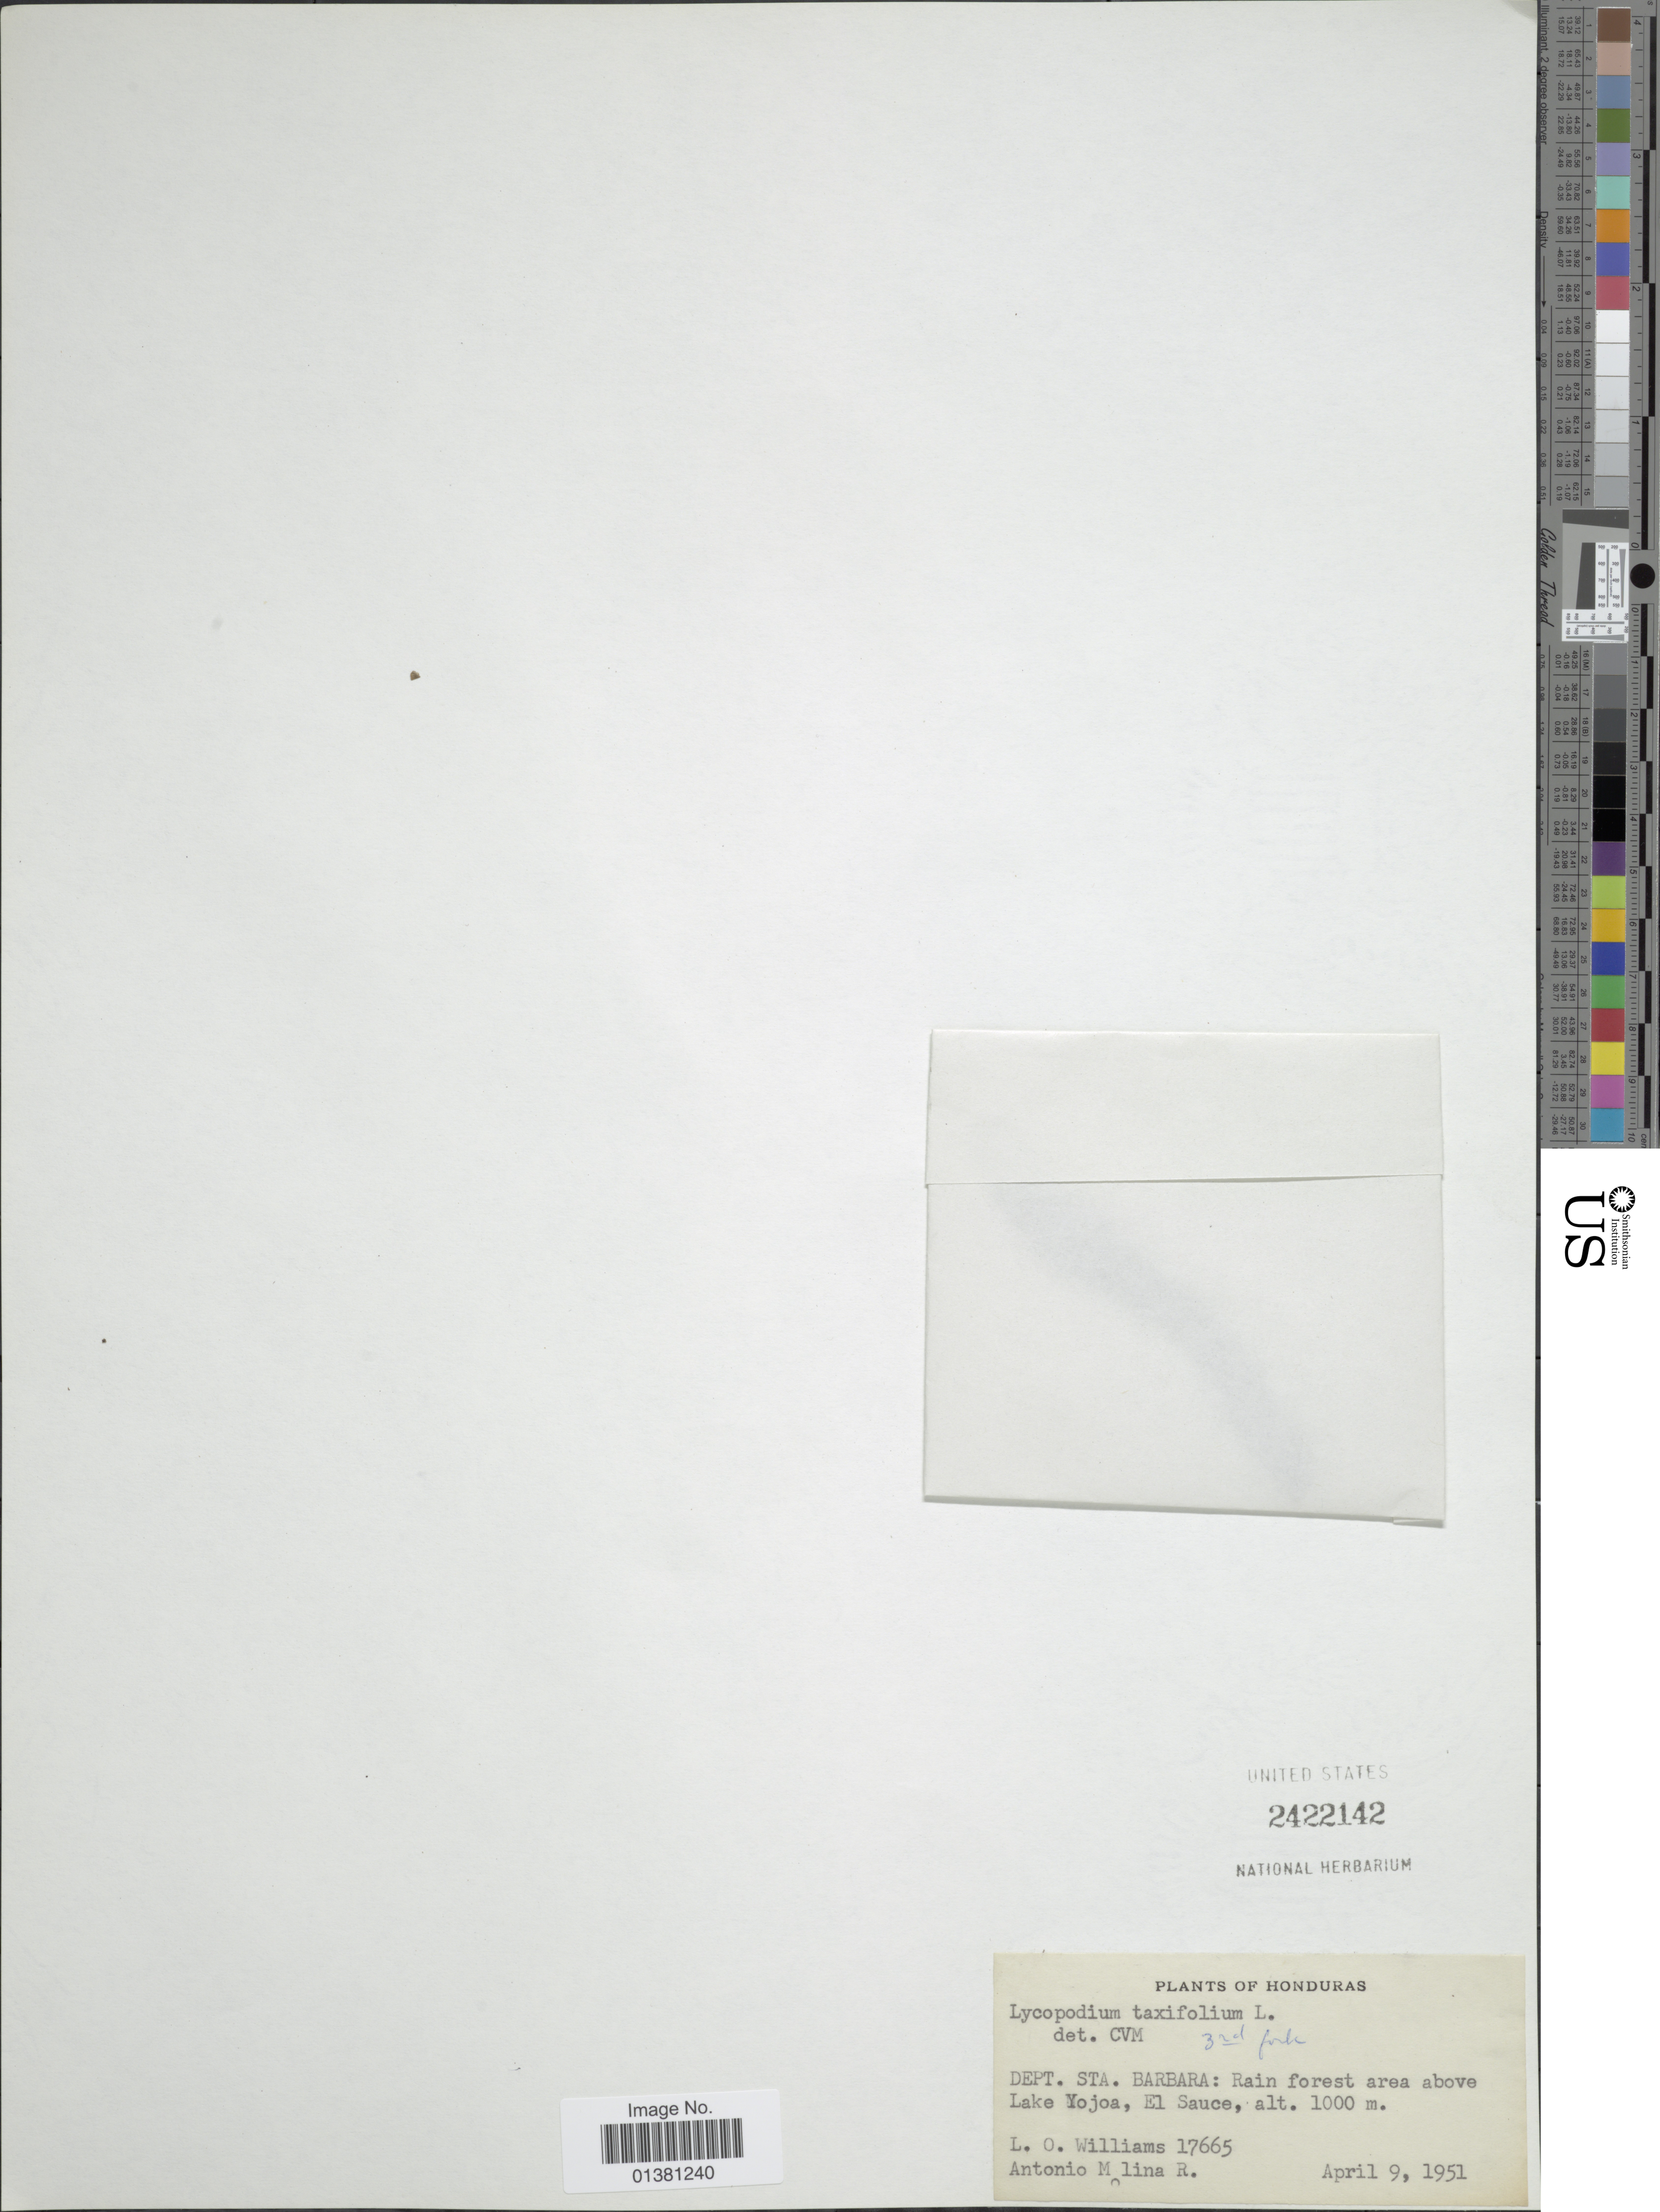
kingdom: Plantae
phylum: Tracheophyta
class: Lycopodiopsida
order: Lycopodiales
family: Lycopodiaceae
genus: Phlegmariurus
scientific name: Phlegmariurus taxifolius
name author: (Sw.) Á. Löve & D. Löve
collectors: L. O. Williams & A. Molina R.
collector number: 17665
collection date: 1951-04-09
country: Honduras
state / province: Santa Bárbara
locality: Dept. Sta. Barbara: Rain forest area above Lake Yojoa, El Sauce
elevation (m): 1000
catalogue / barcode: US 2422142